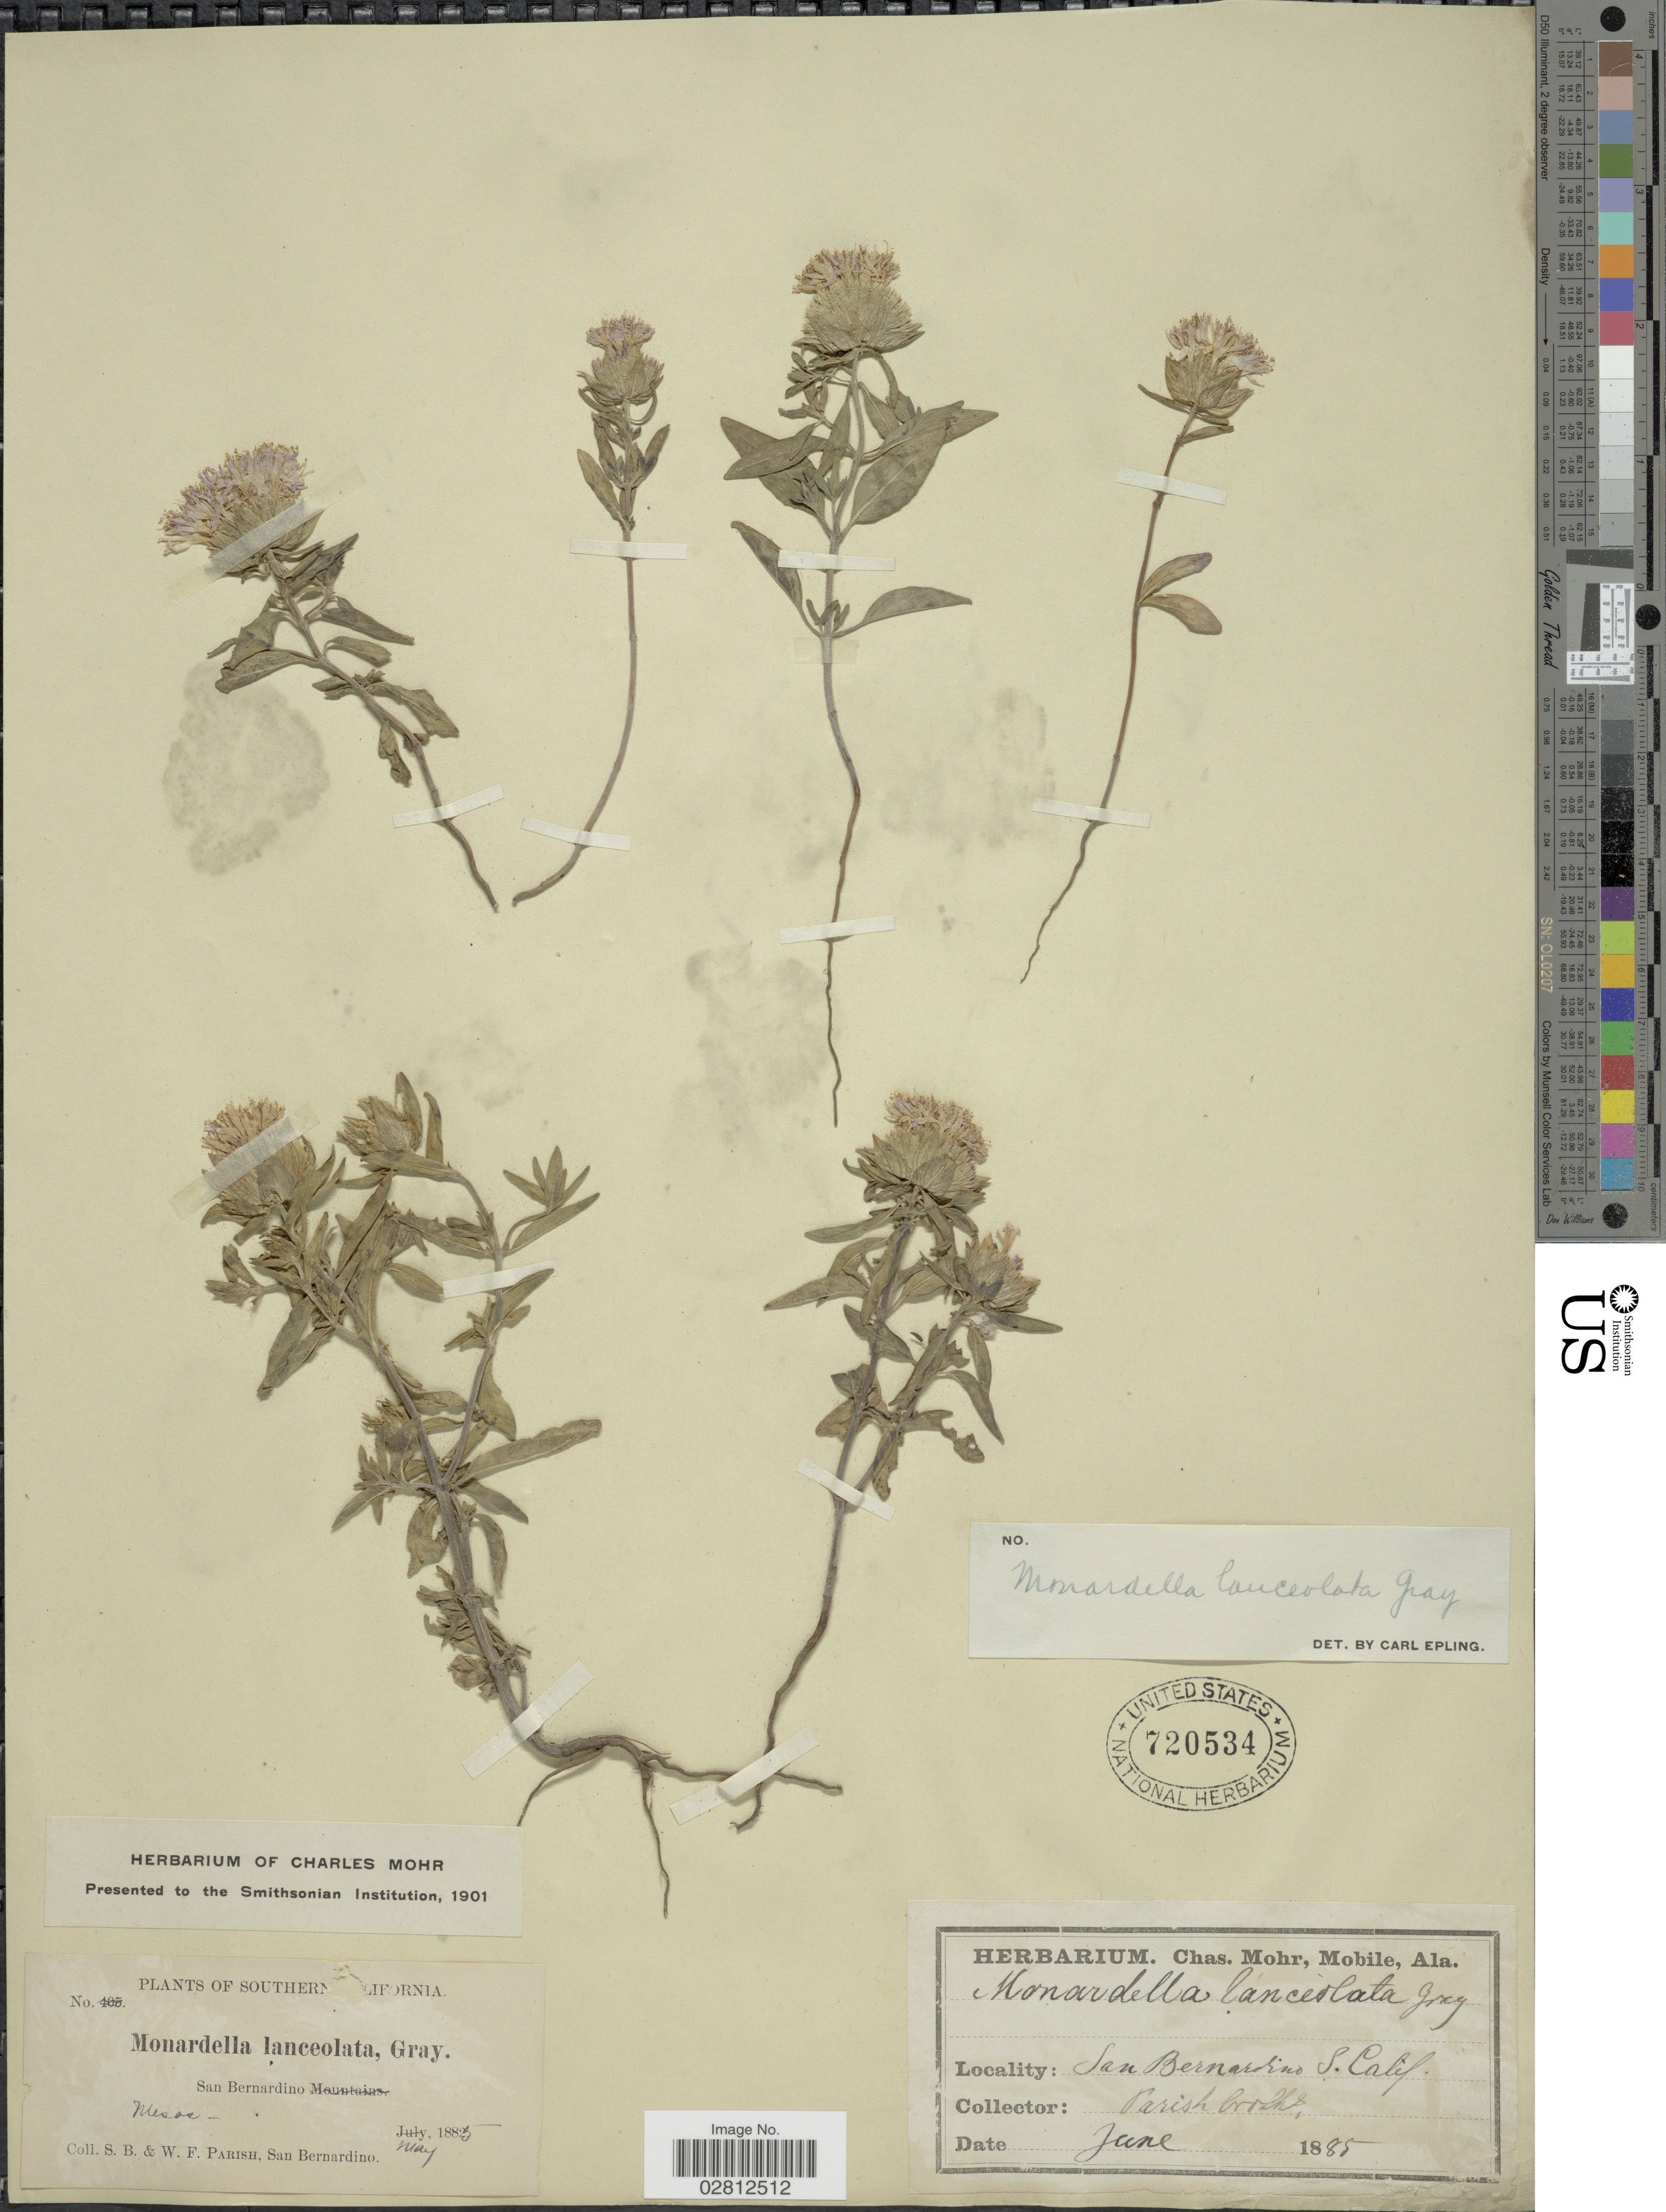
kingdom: Plantae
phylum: Tracheophyta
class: Magnoliopsida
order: Lamiales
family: Lamiaceae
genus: Monardella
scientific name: Monardella lanceolata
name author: A. Gray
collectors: S. B. Parish & W. F. Parish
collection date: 1885-05/1885-06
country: United States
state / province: California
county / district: San Bernardino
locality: Southern California, San Bernardino, Mesas.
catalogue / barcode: US 720534